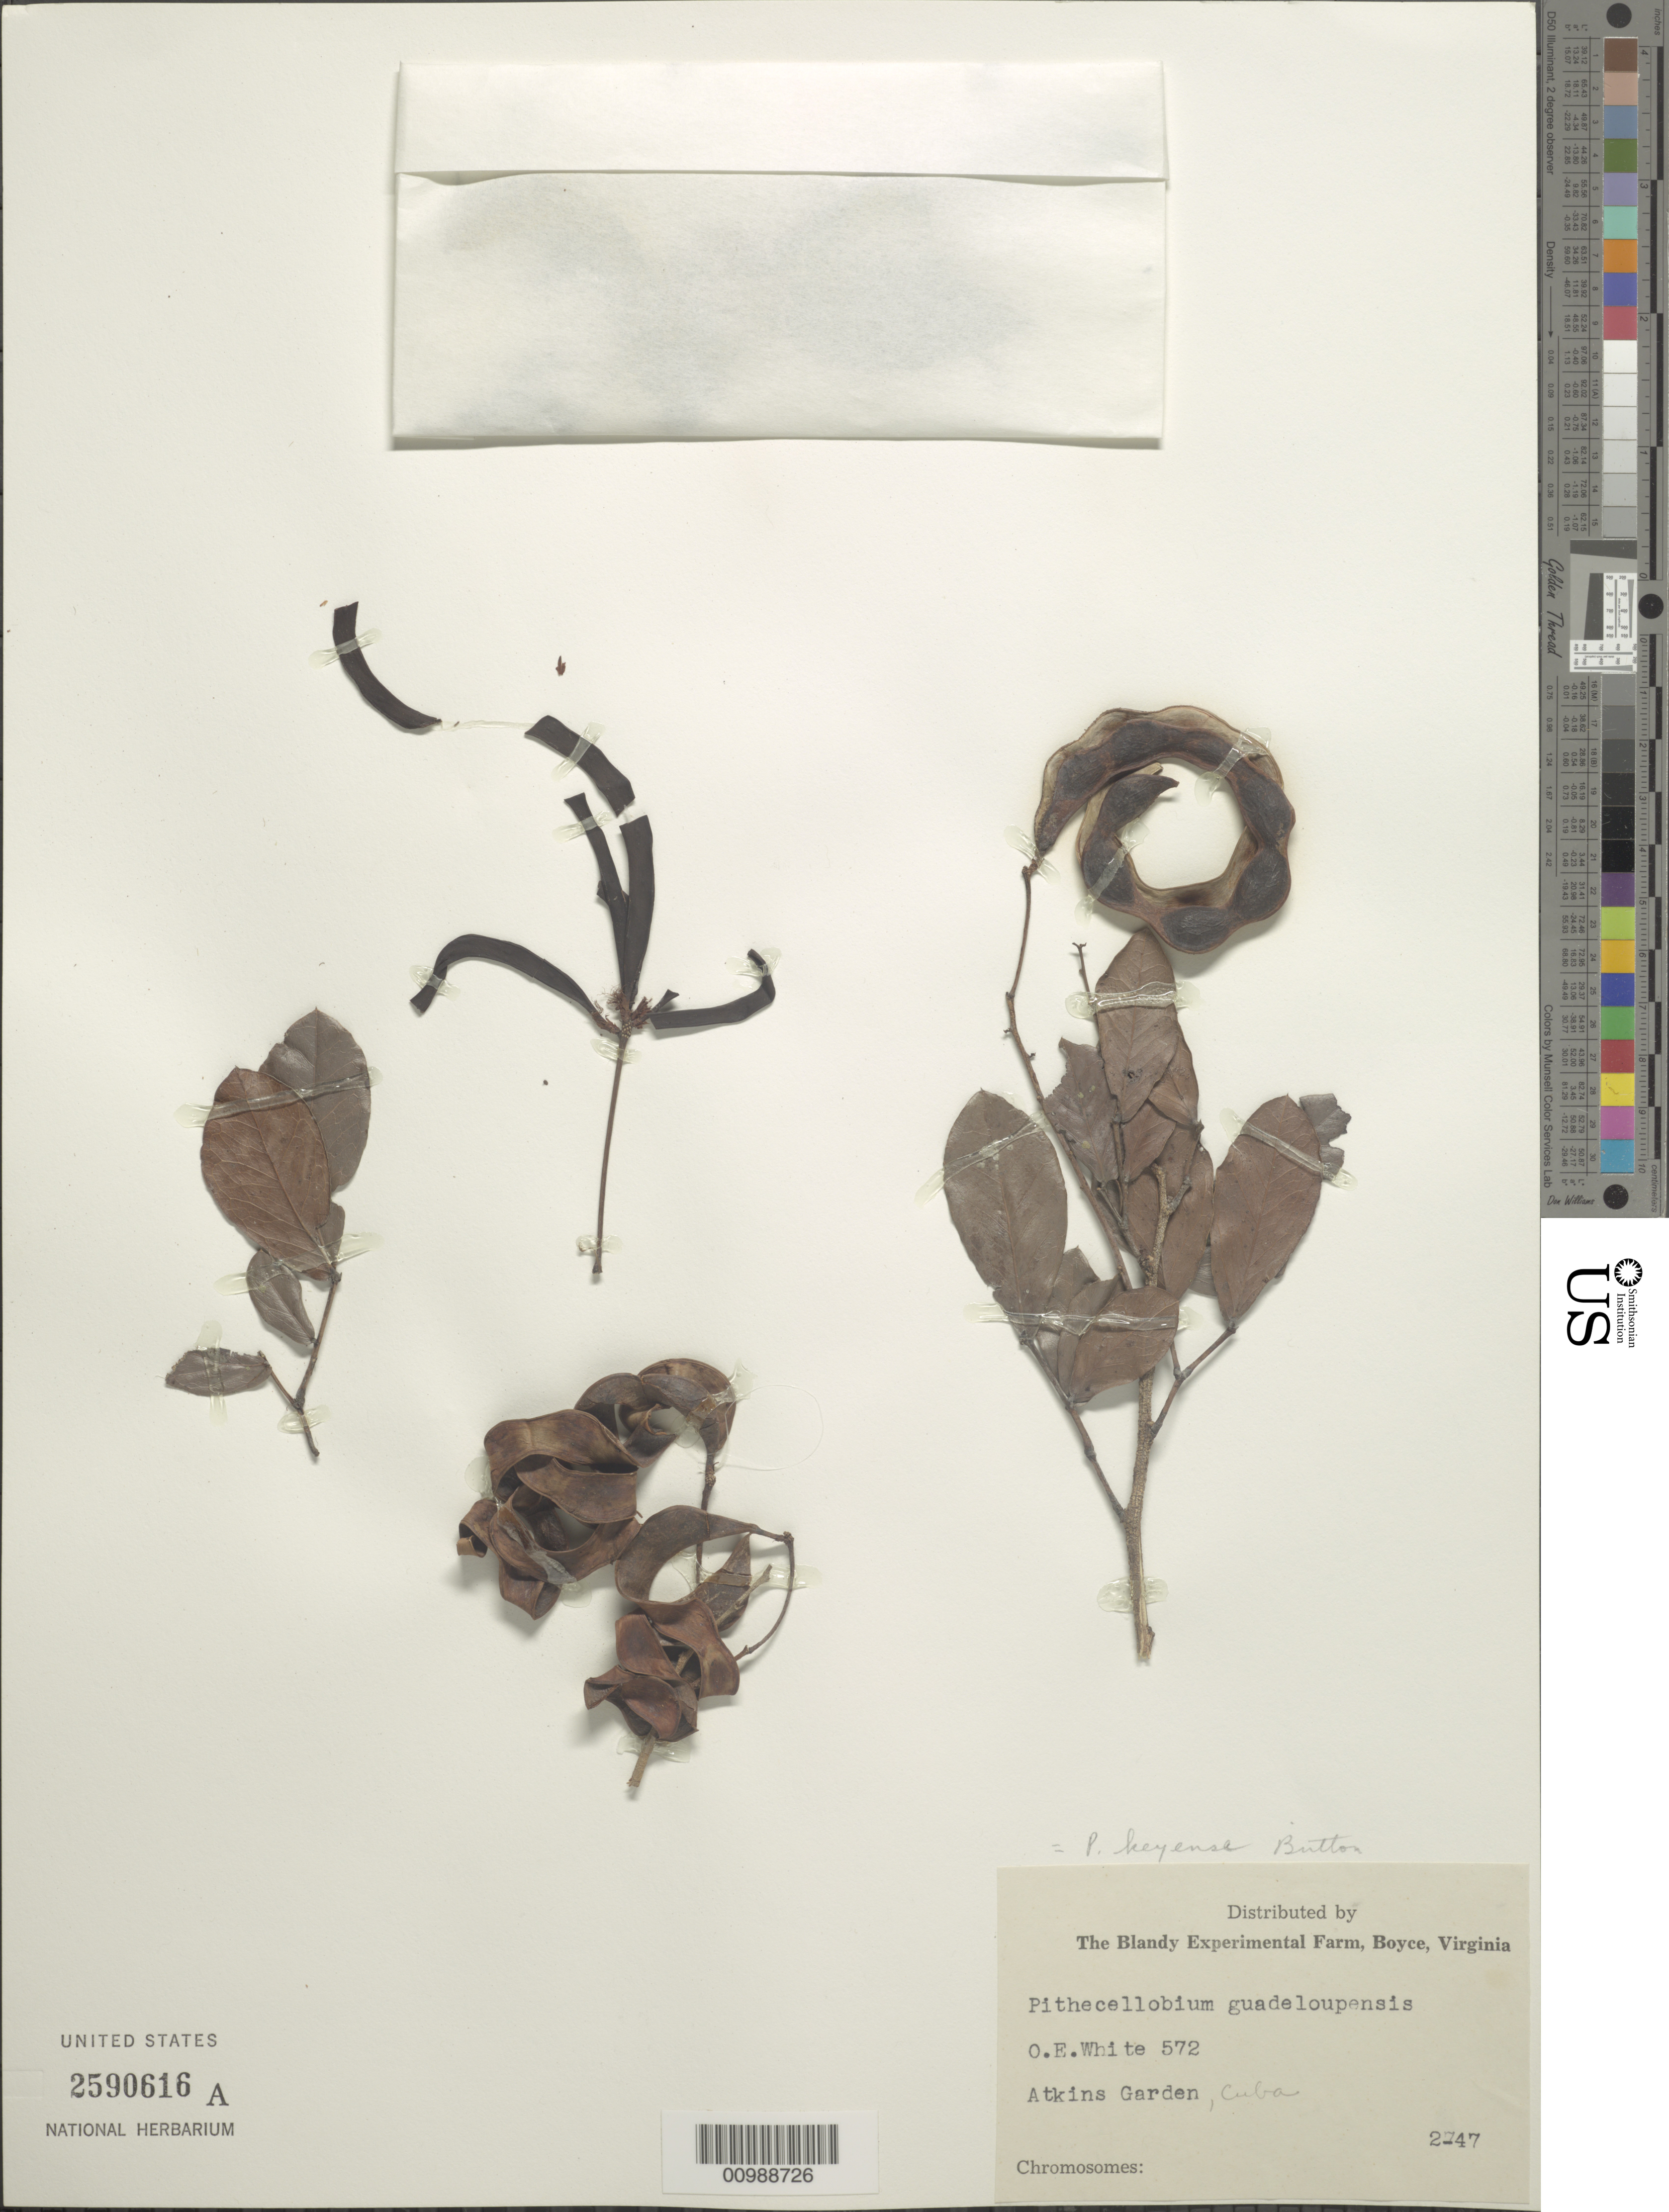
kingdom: Plantae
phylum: Tracheophyta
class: Magnoliopsida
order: Fabales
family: Fabaceae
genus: Pithecellobium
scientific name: Pithecellobium keyense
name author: Britton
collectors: O. E. White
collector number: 2747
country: Cuba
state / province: Cienfuegos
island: Cuba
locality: Atkins Garden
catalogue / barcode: US 2590616